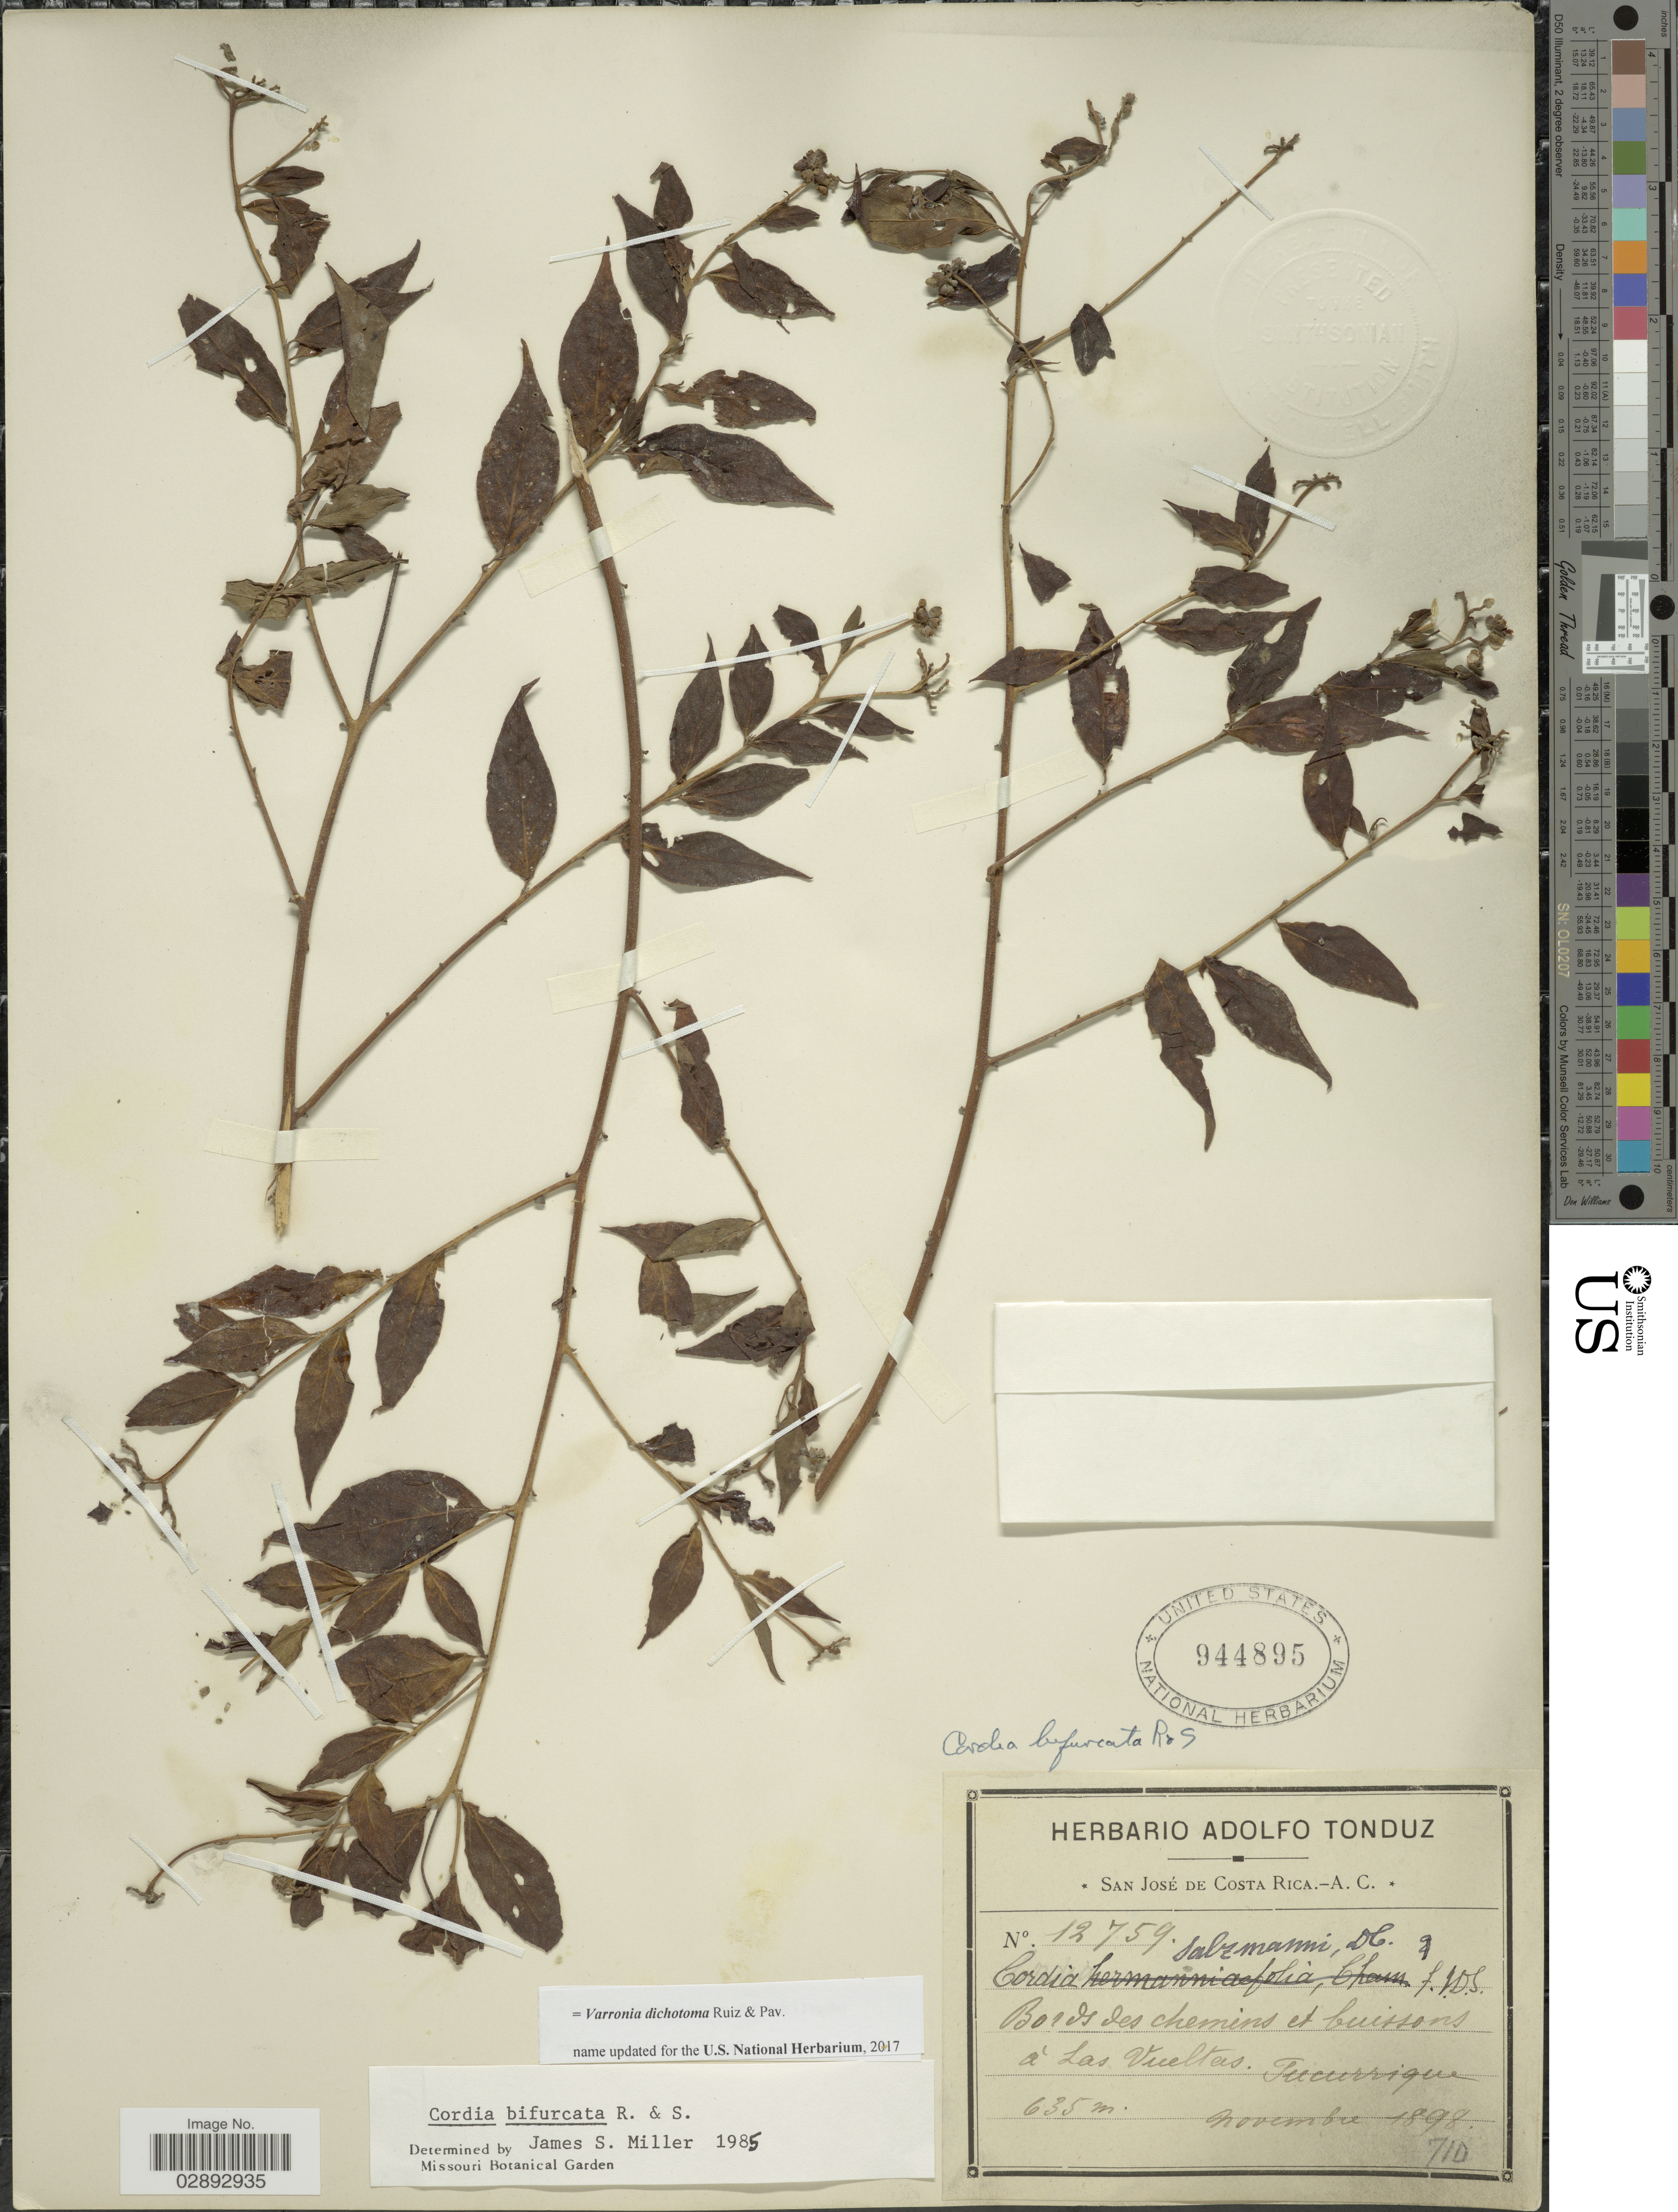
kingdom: Plantae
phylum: Tracheophyta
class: Magnoliopsida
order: Boraginales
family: Cordiaceae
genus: Varronia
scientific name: Varronia dichotoma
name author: Ruiz & Pav.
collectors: ex Herb. Adolfo Tonduz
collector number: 12759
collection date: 1898-11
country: Costa Rica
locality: Bords des chemins et buissons á Las Vueltas.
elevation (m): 635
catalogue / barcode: US 944895